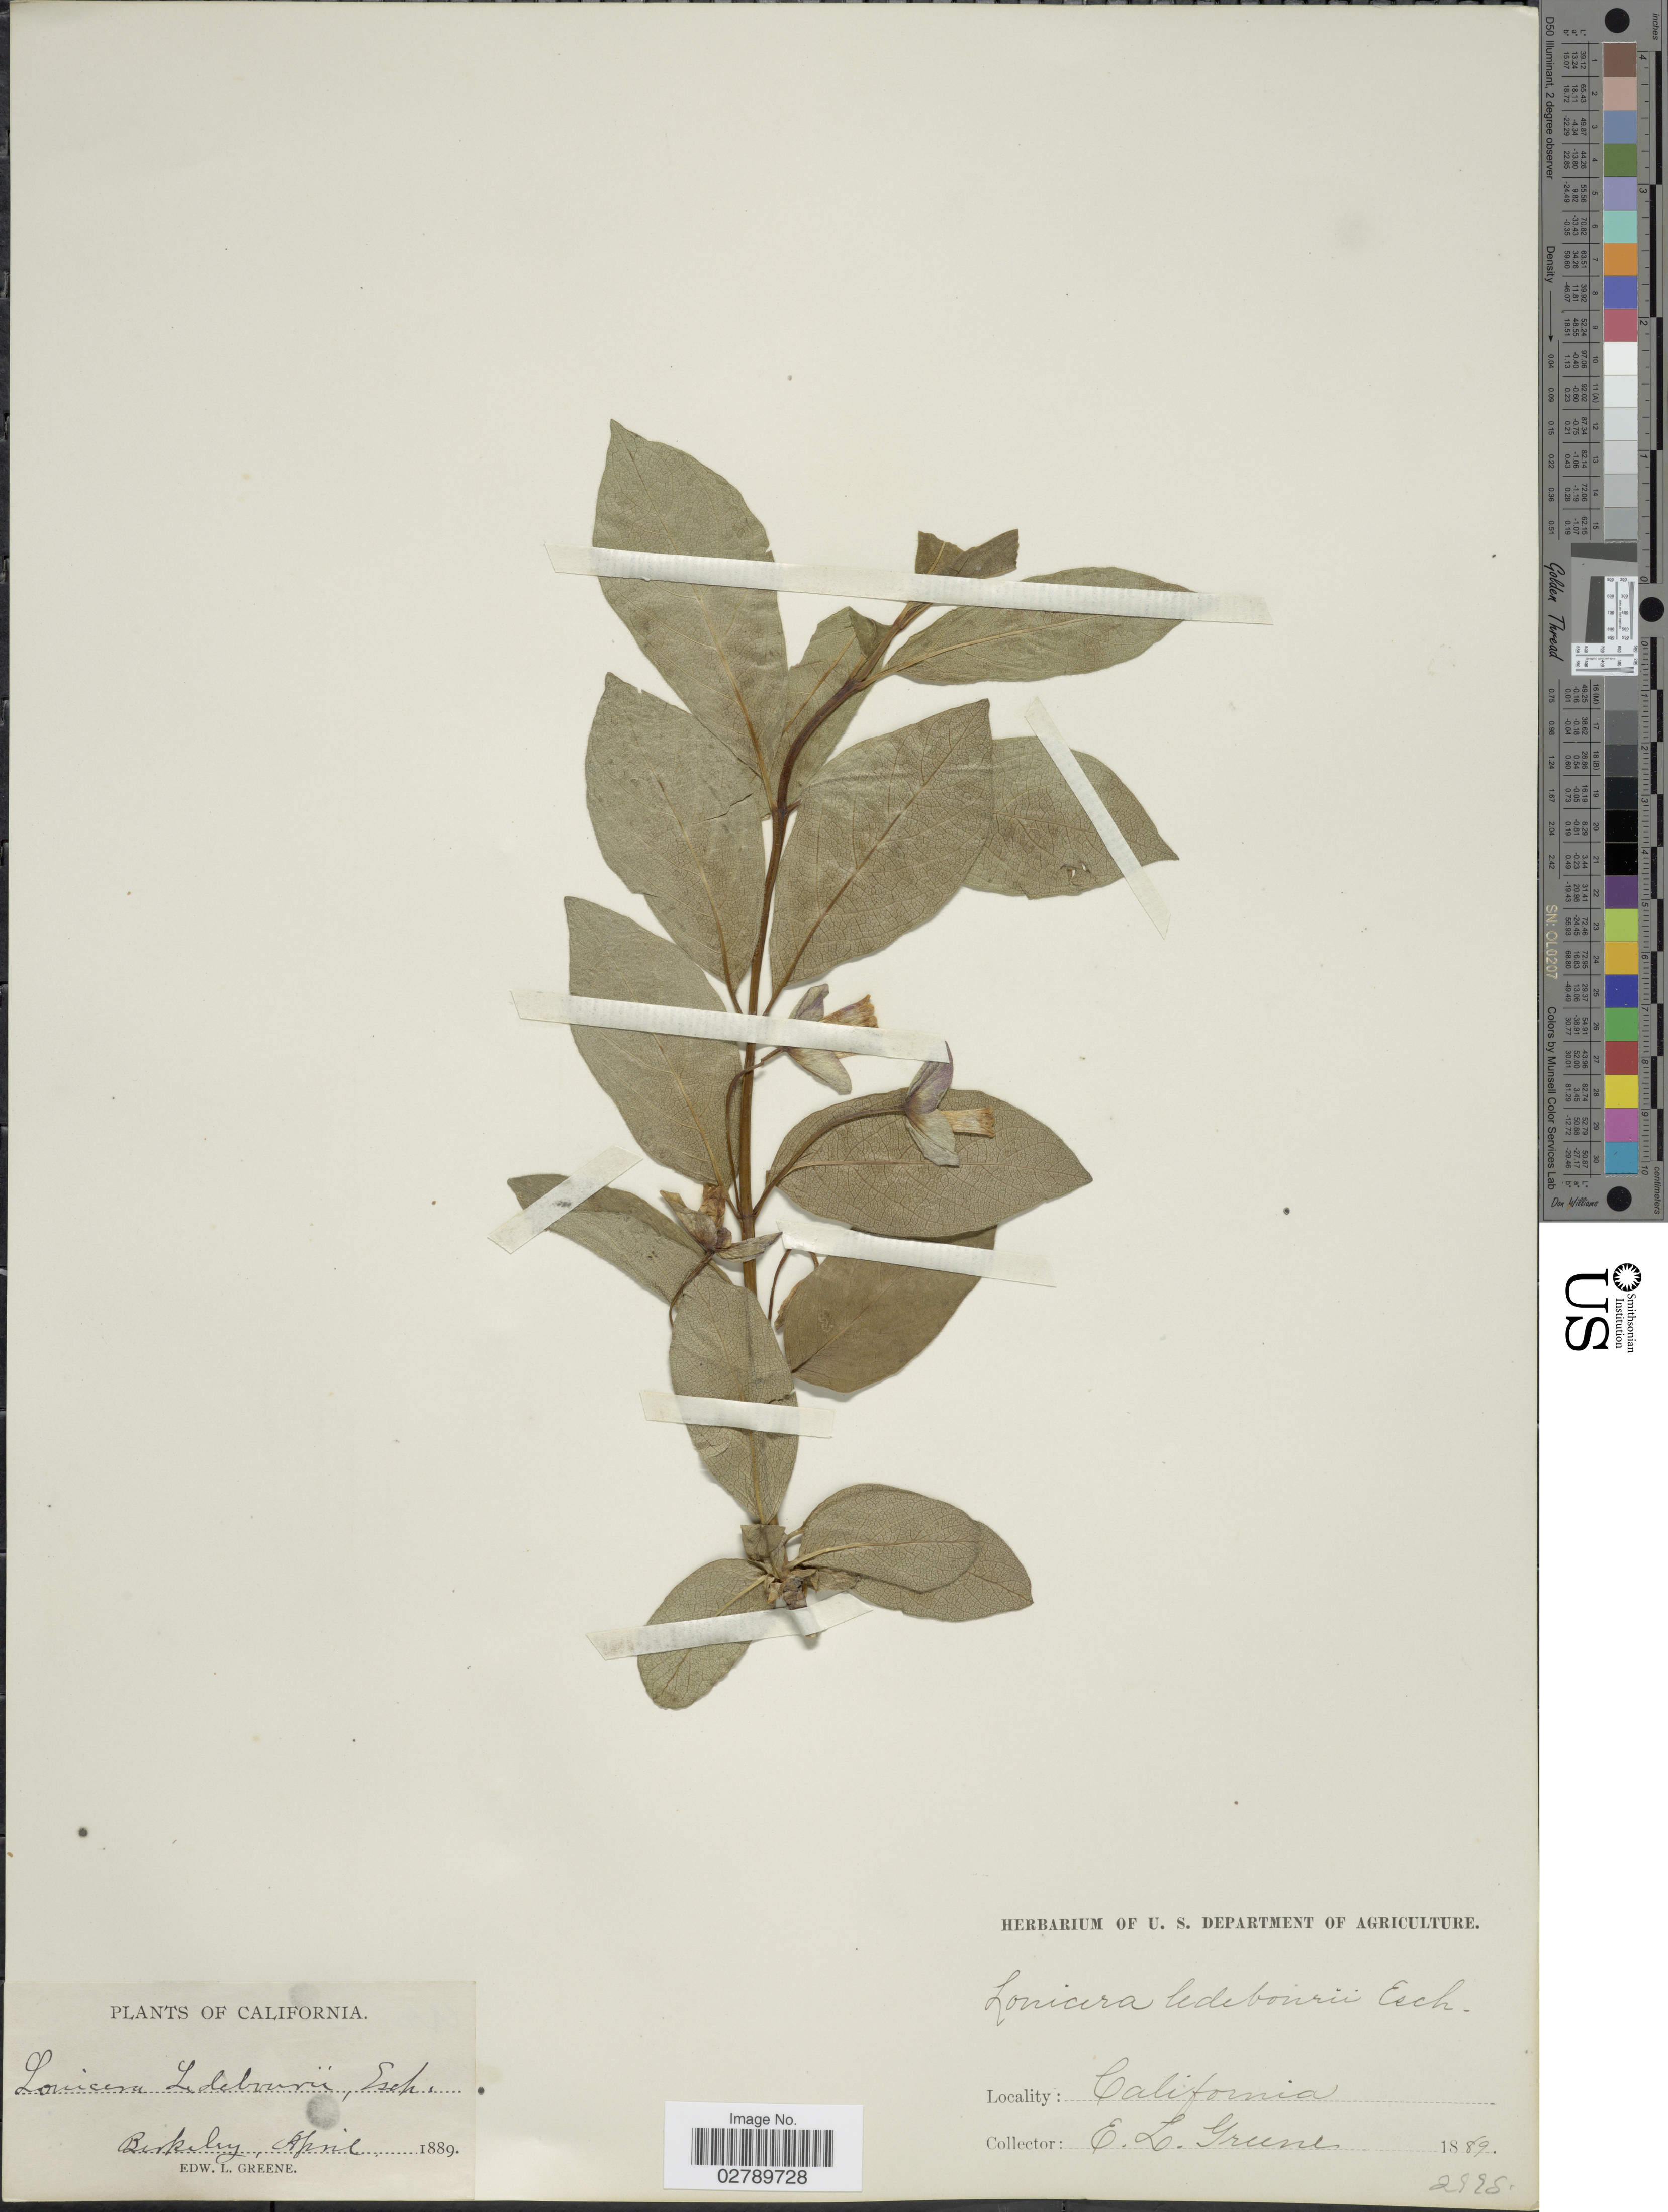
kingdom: Plantae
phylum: Tracheophyta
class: Magnoliopsida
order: Dipsacales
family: Caprifoliaceae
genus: Lonicera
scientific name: Lonicera ledebourii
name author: Eschsch.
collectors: E. L. Greene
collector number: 2998*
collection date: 1889-04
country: United States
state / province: California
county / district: Alameda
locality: Berkeley.